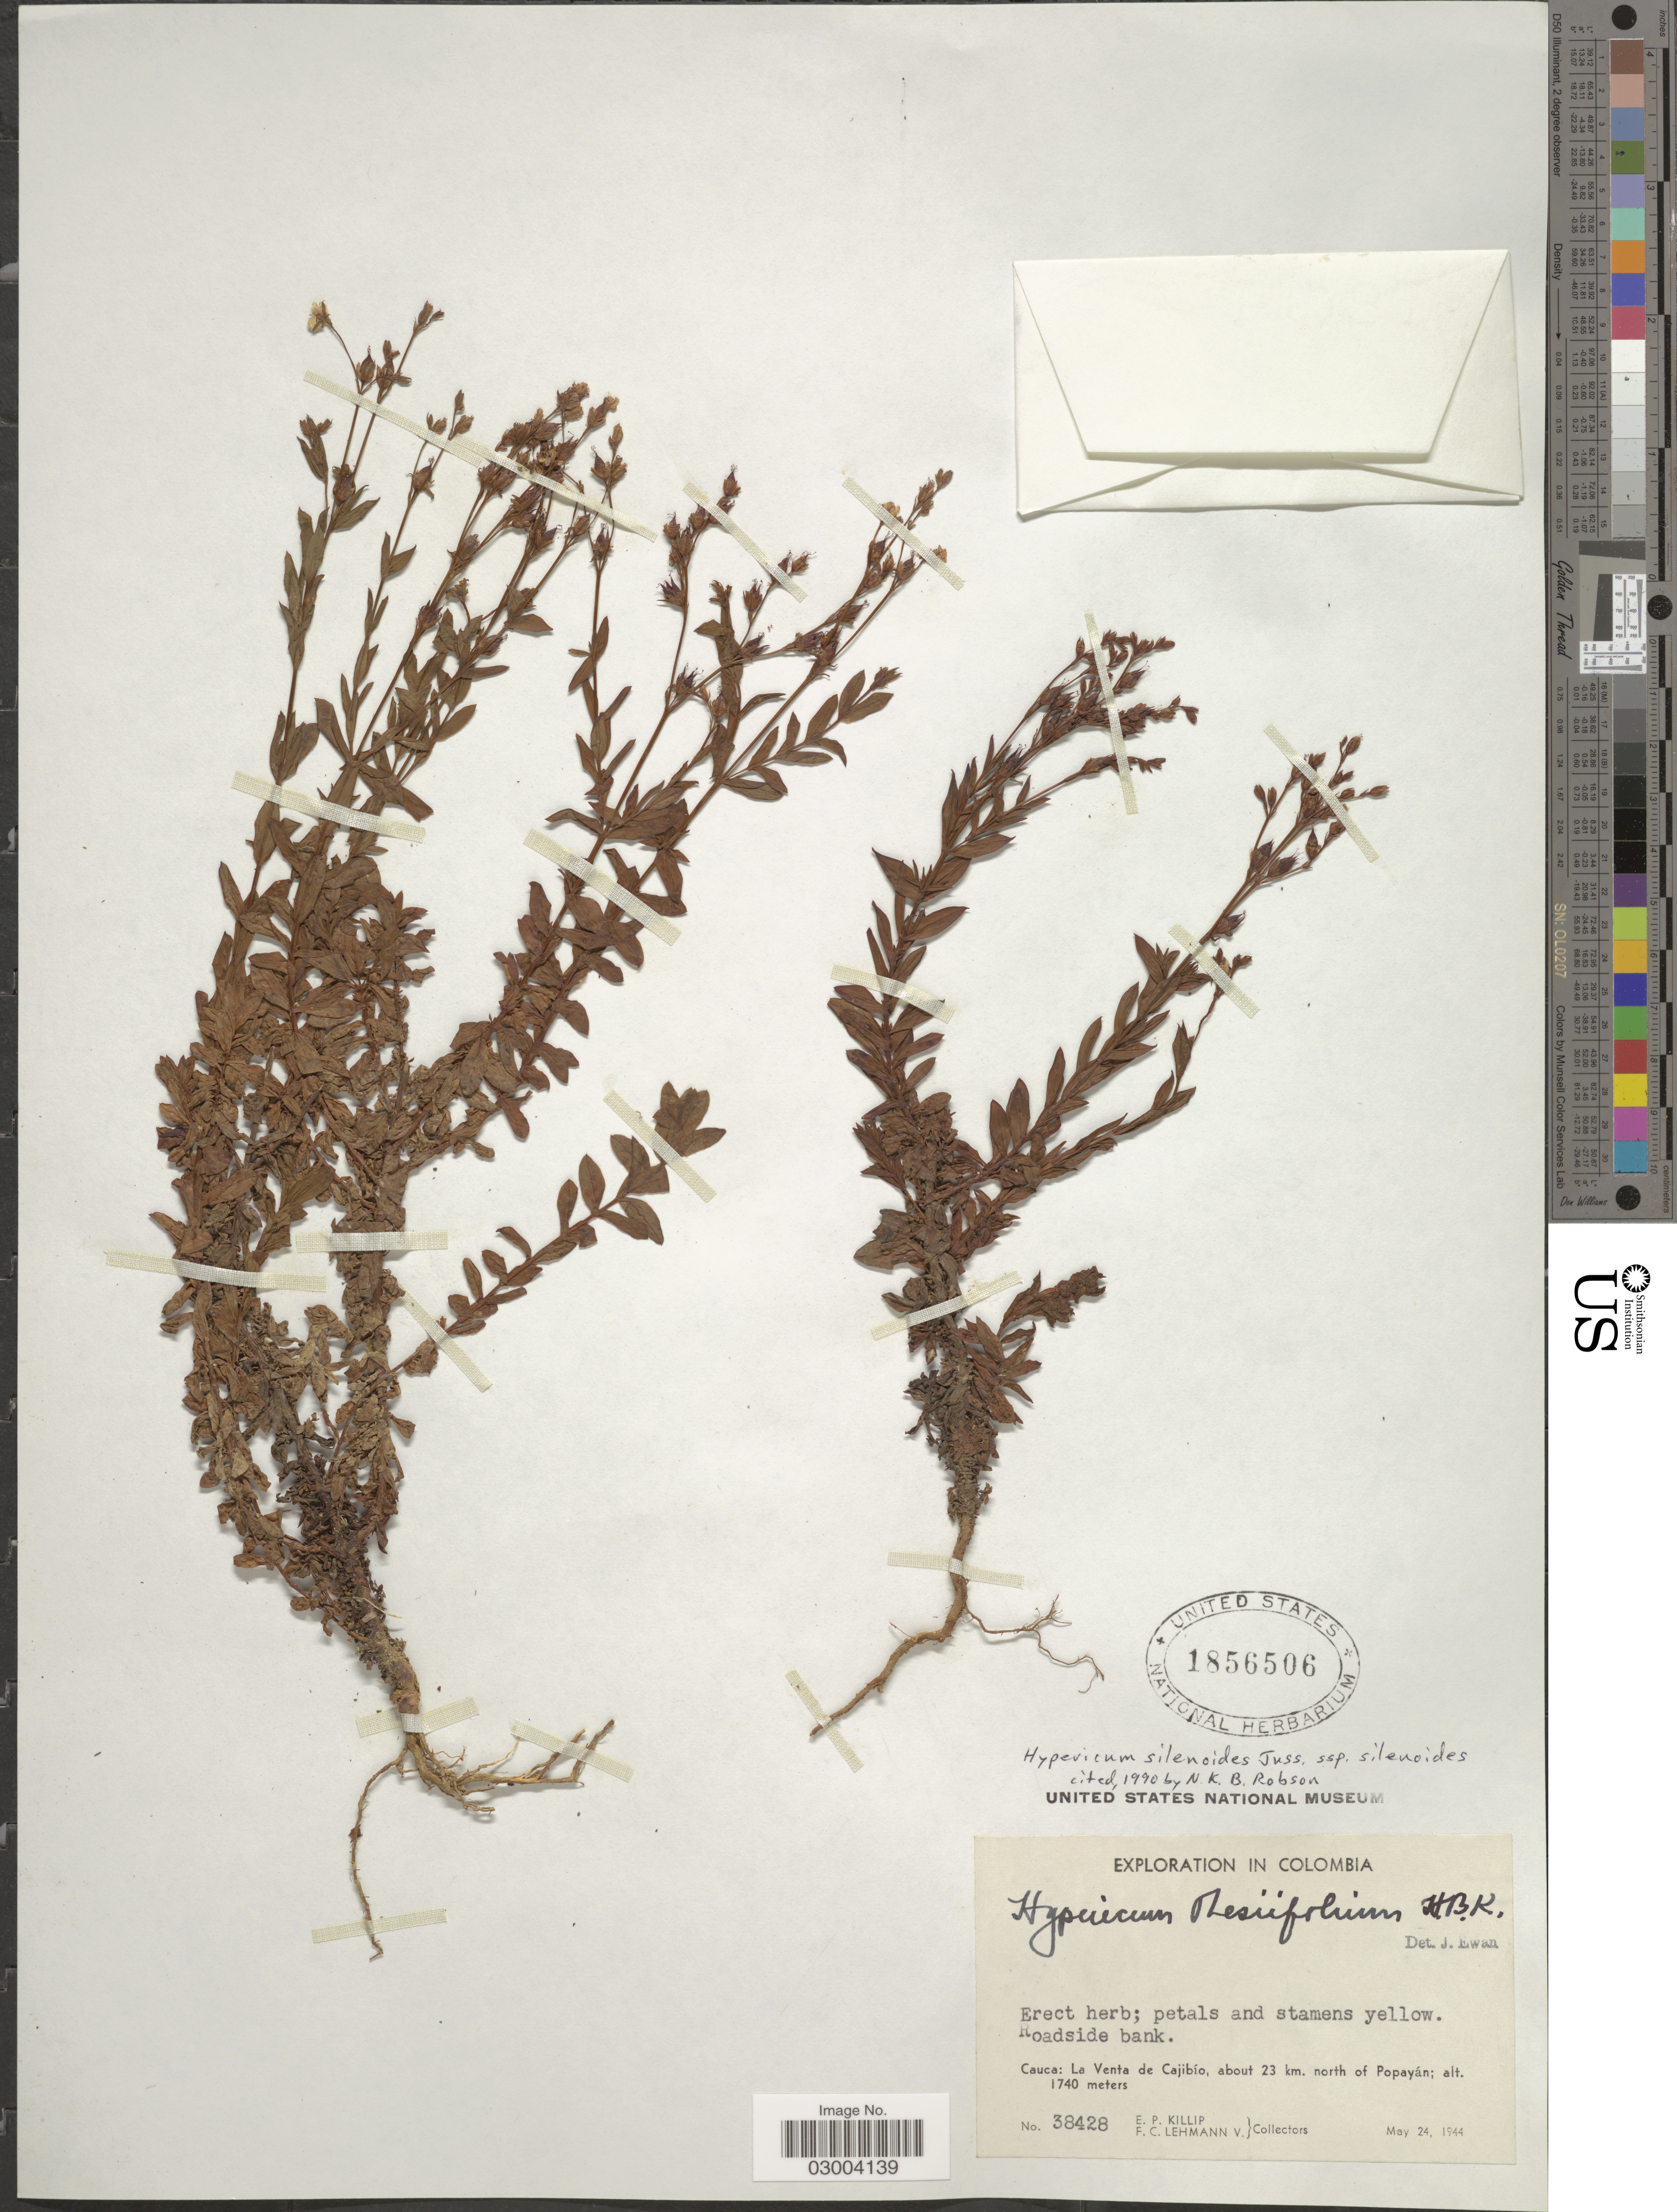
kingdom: Plantae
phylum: Tracheophyta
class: Magnoliopsida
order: Malpighiales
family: Hypericaceae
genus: Hypericum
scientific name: Hypericum silenoides subsp. silenoides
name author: Juss.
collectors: E. P. Killip & F. Lehmann v.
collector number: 38428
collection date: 1944-05-24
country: Colombia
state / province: Cauca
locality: Cauca: La Venta de Cajibío, about 23 km. north of Popayán.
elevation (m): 1740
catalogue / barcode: US 1856506